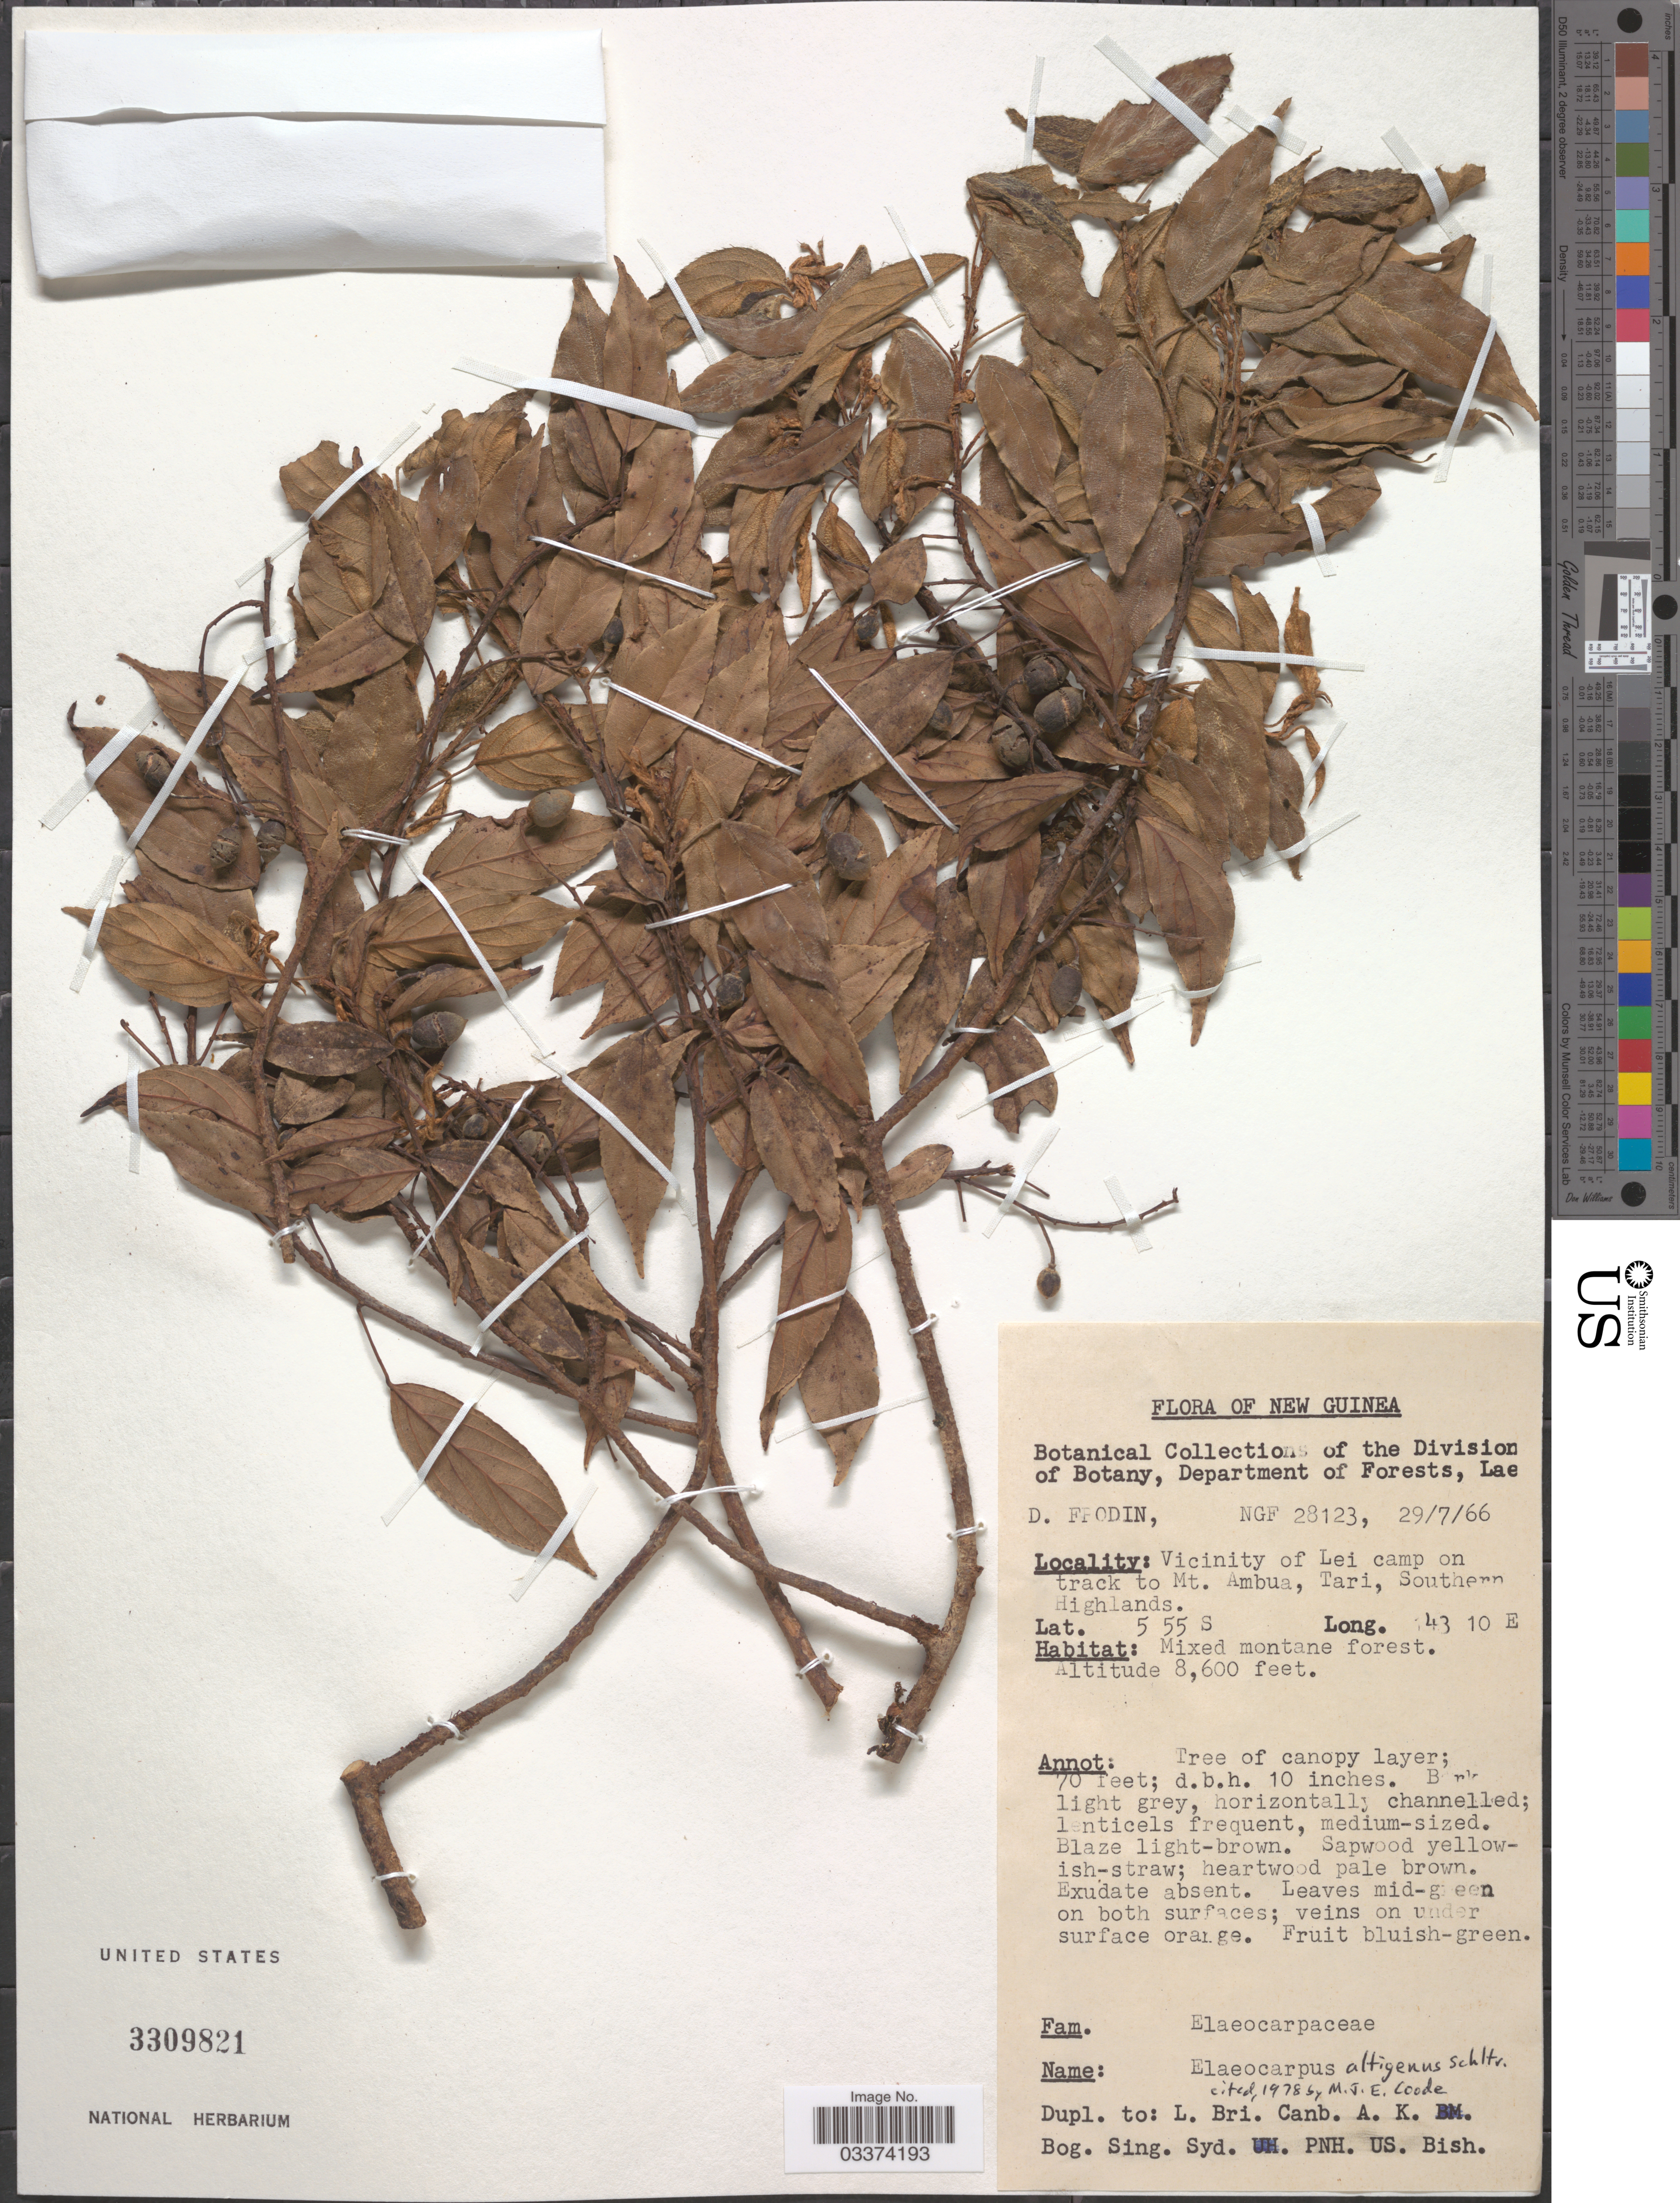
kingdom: Plantae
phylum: Tracheophyta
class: Magnoliopsida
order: Oxalidales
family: Elaeocarpaceae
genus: Elaeocarpus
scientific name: Elaeocarpus altigenus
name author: Schltr.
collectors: D. G. Frodin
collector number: NGF 28123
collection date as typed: Transcribed d/m/y: 29/7/66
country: Papua New Guinea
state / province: Southern Highlands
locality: New Guinea. Vicinity of Lei camp on track to Mt. Ambua, Tari.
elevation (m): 2621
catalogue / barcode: US 3309821